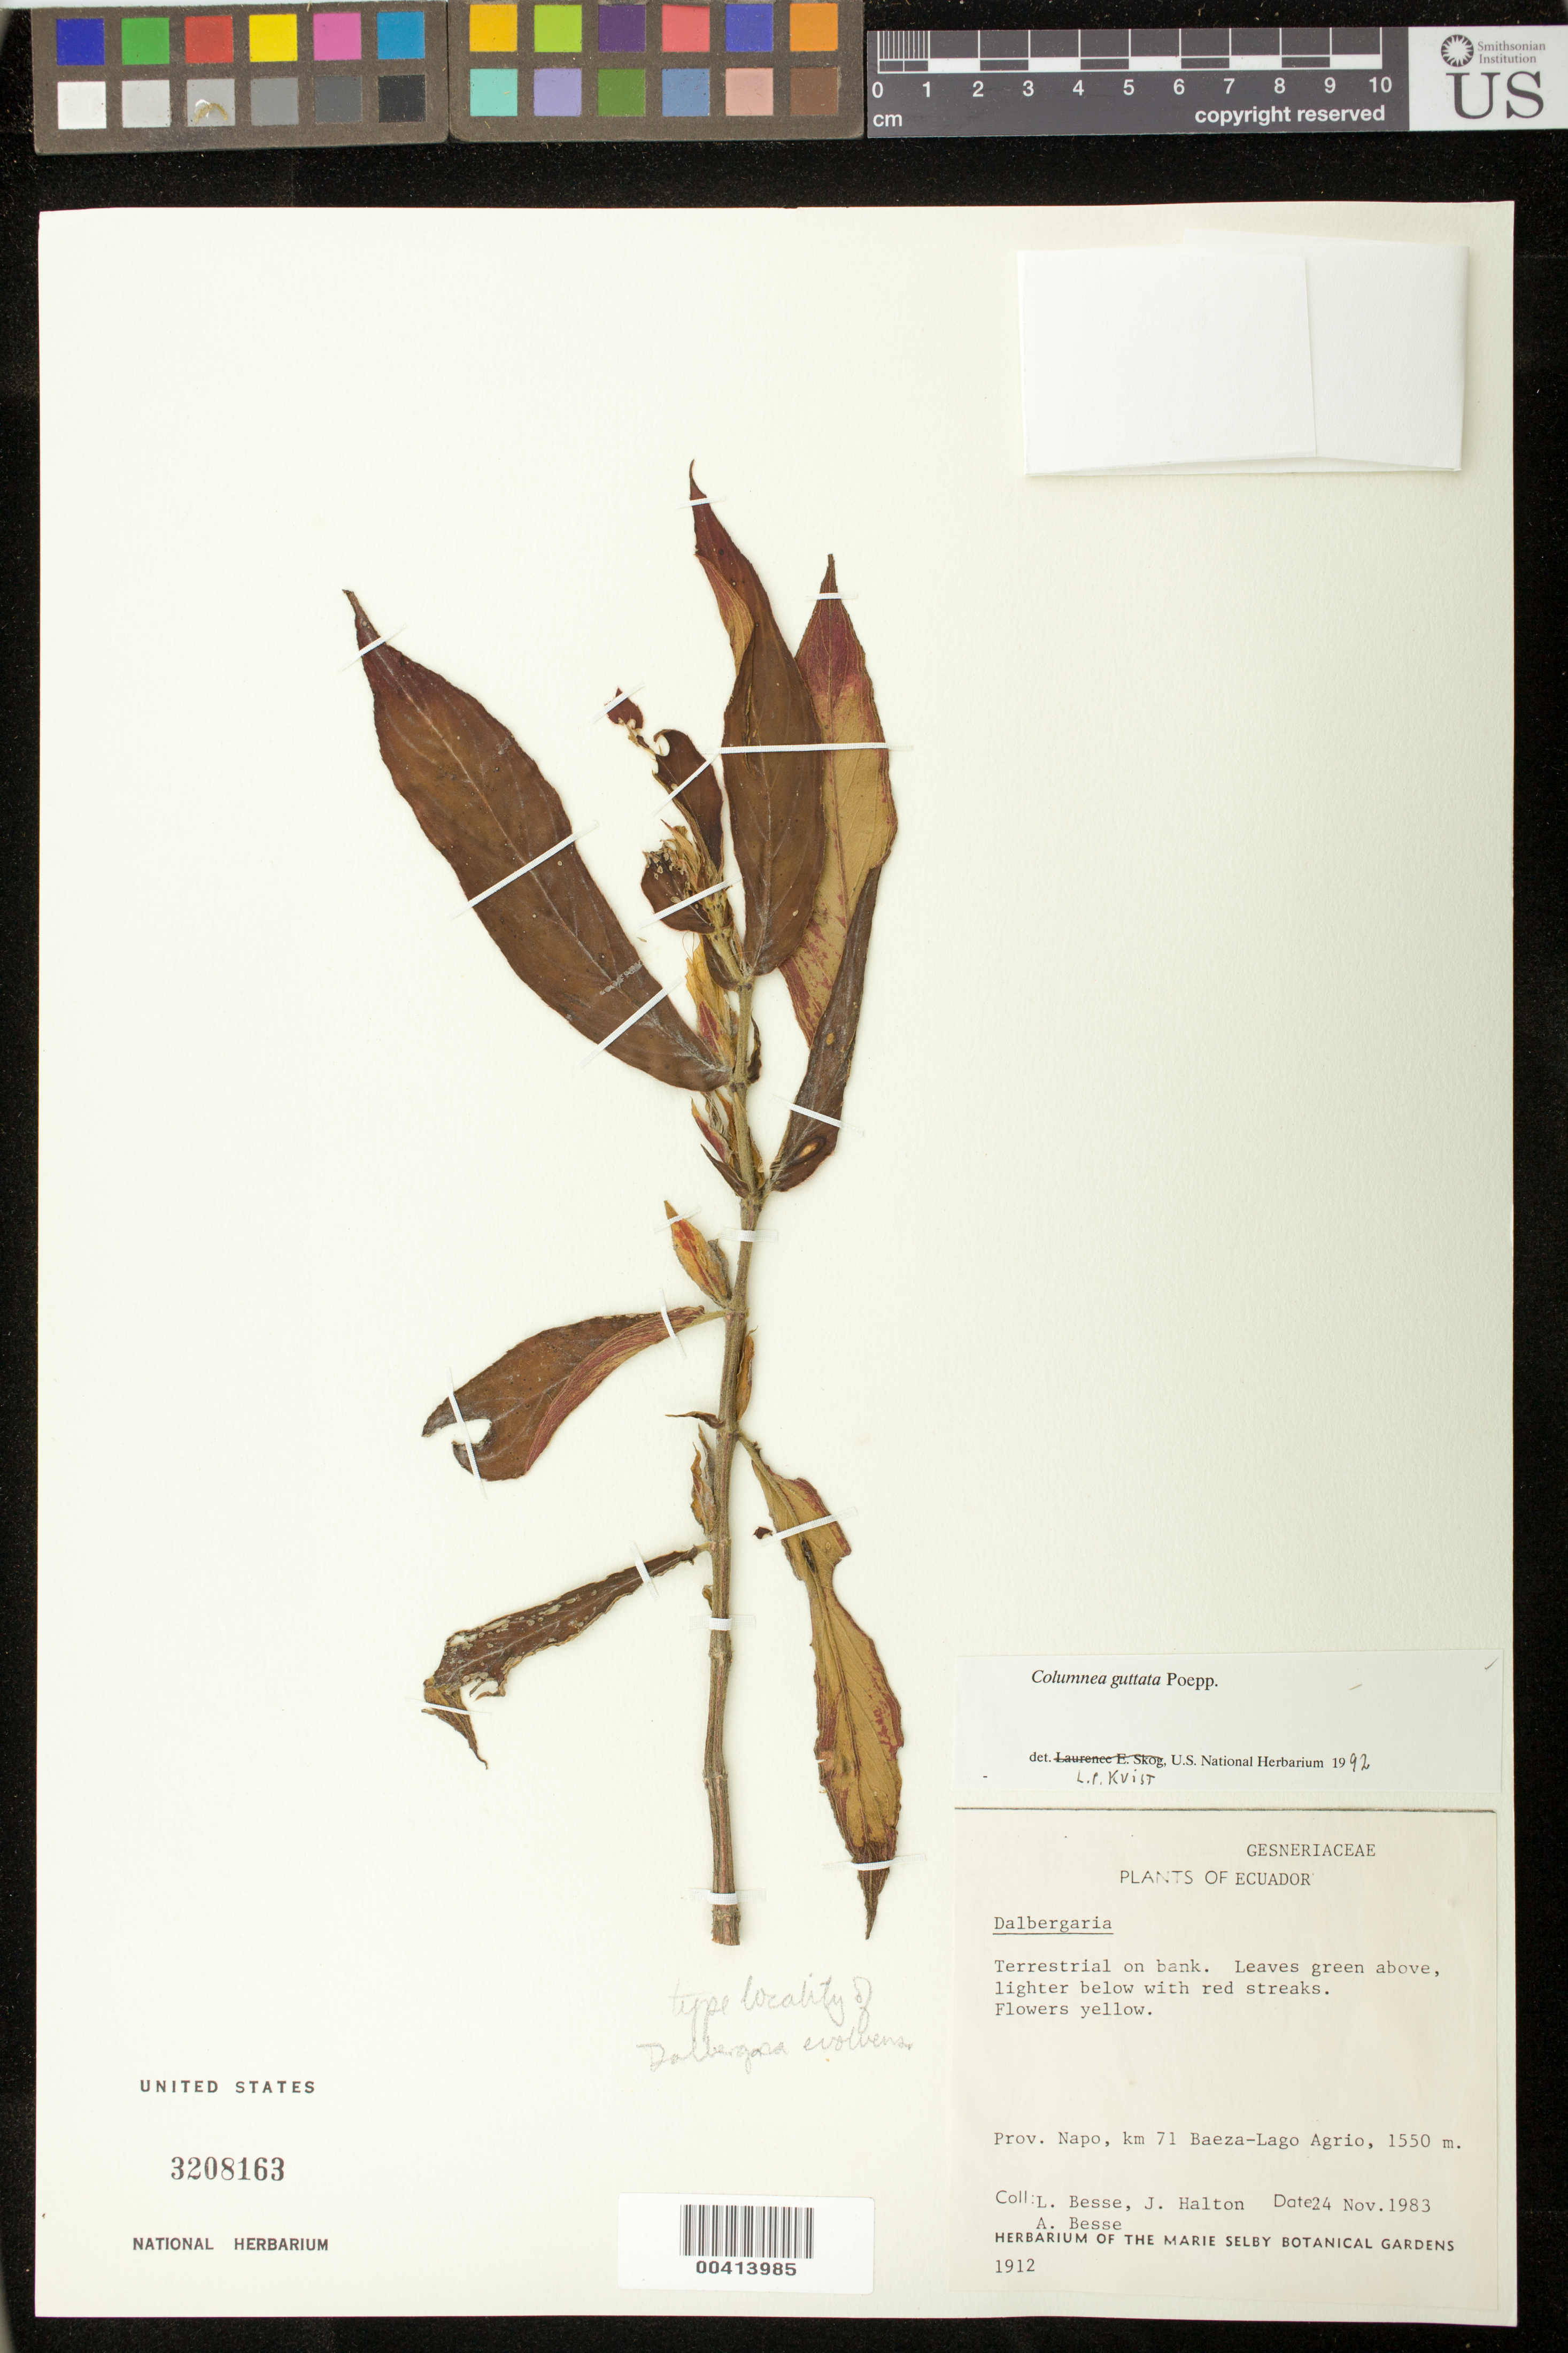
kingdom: Plantae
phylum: Tracheophyta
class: Magnoliopsida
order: Lamiales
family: Gesneriaceae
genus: Columnea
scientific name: Columnea guttata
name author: Poepp.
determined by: Skog, Laurence E.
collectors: L. Besse, A. Besse & J. Halton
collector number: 1912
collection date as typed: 24 Nov 1983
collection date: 1983-11-24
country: Ecuador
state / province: Napo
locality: Km 71 Baeza - Lago Agrio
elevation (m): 1550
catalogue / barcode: US 3208163